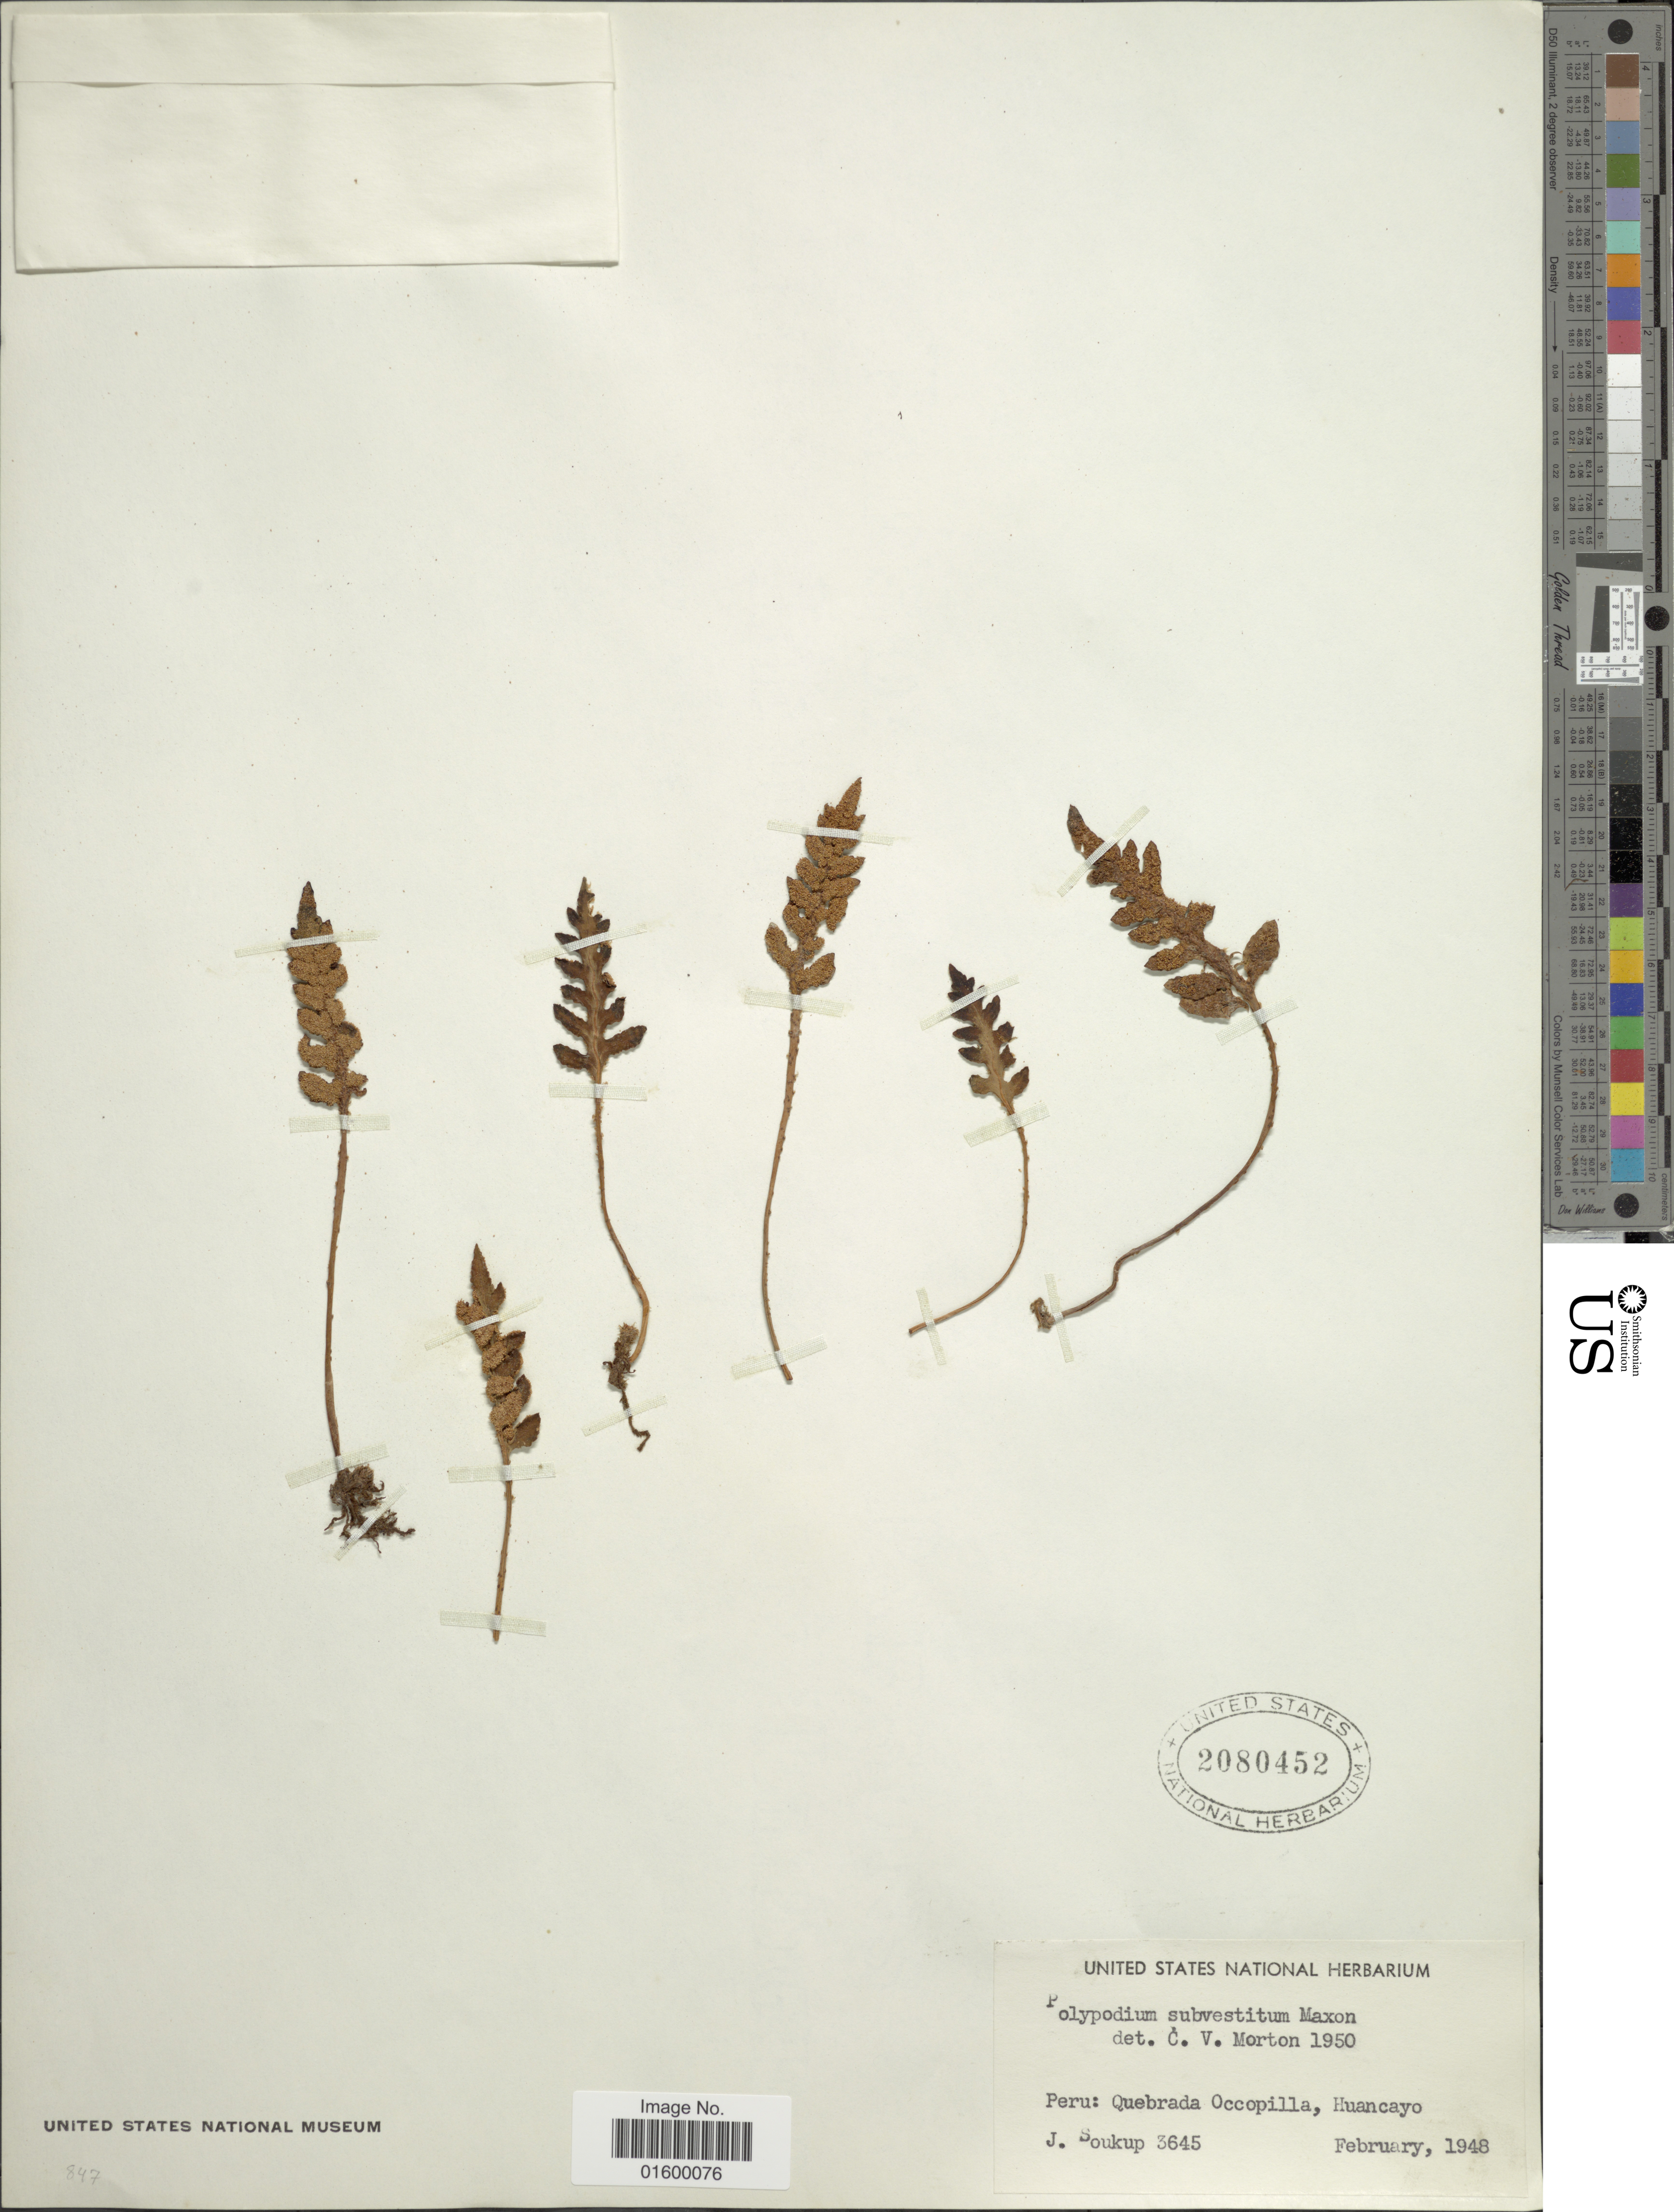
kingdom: Plantae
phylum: Tracheophyta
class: Polypodiopsida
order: Polypodiales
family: Polypodiaceae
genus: Pleopeltis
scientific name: Pleopeltis subvestita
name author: (Maxon) A.R. Sm.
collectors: J. Soukup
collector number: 3645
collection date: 1948-02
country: Peru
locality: Quebrada Occopilla, Huancayo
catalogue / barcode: US 2080452